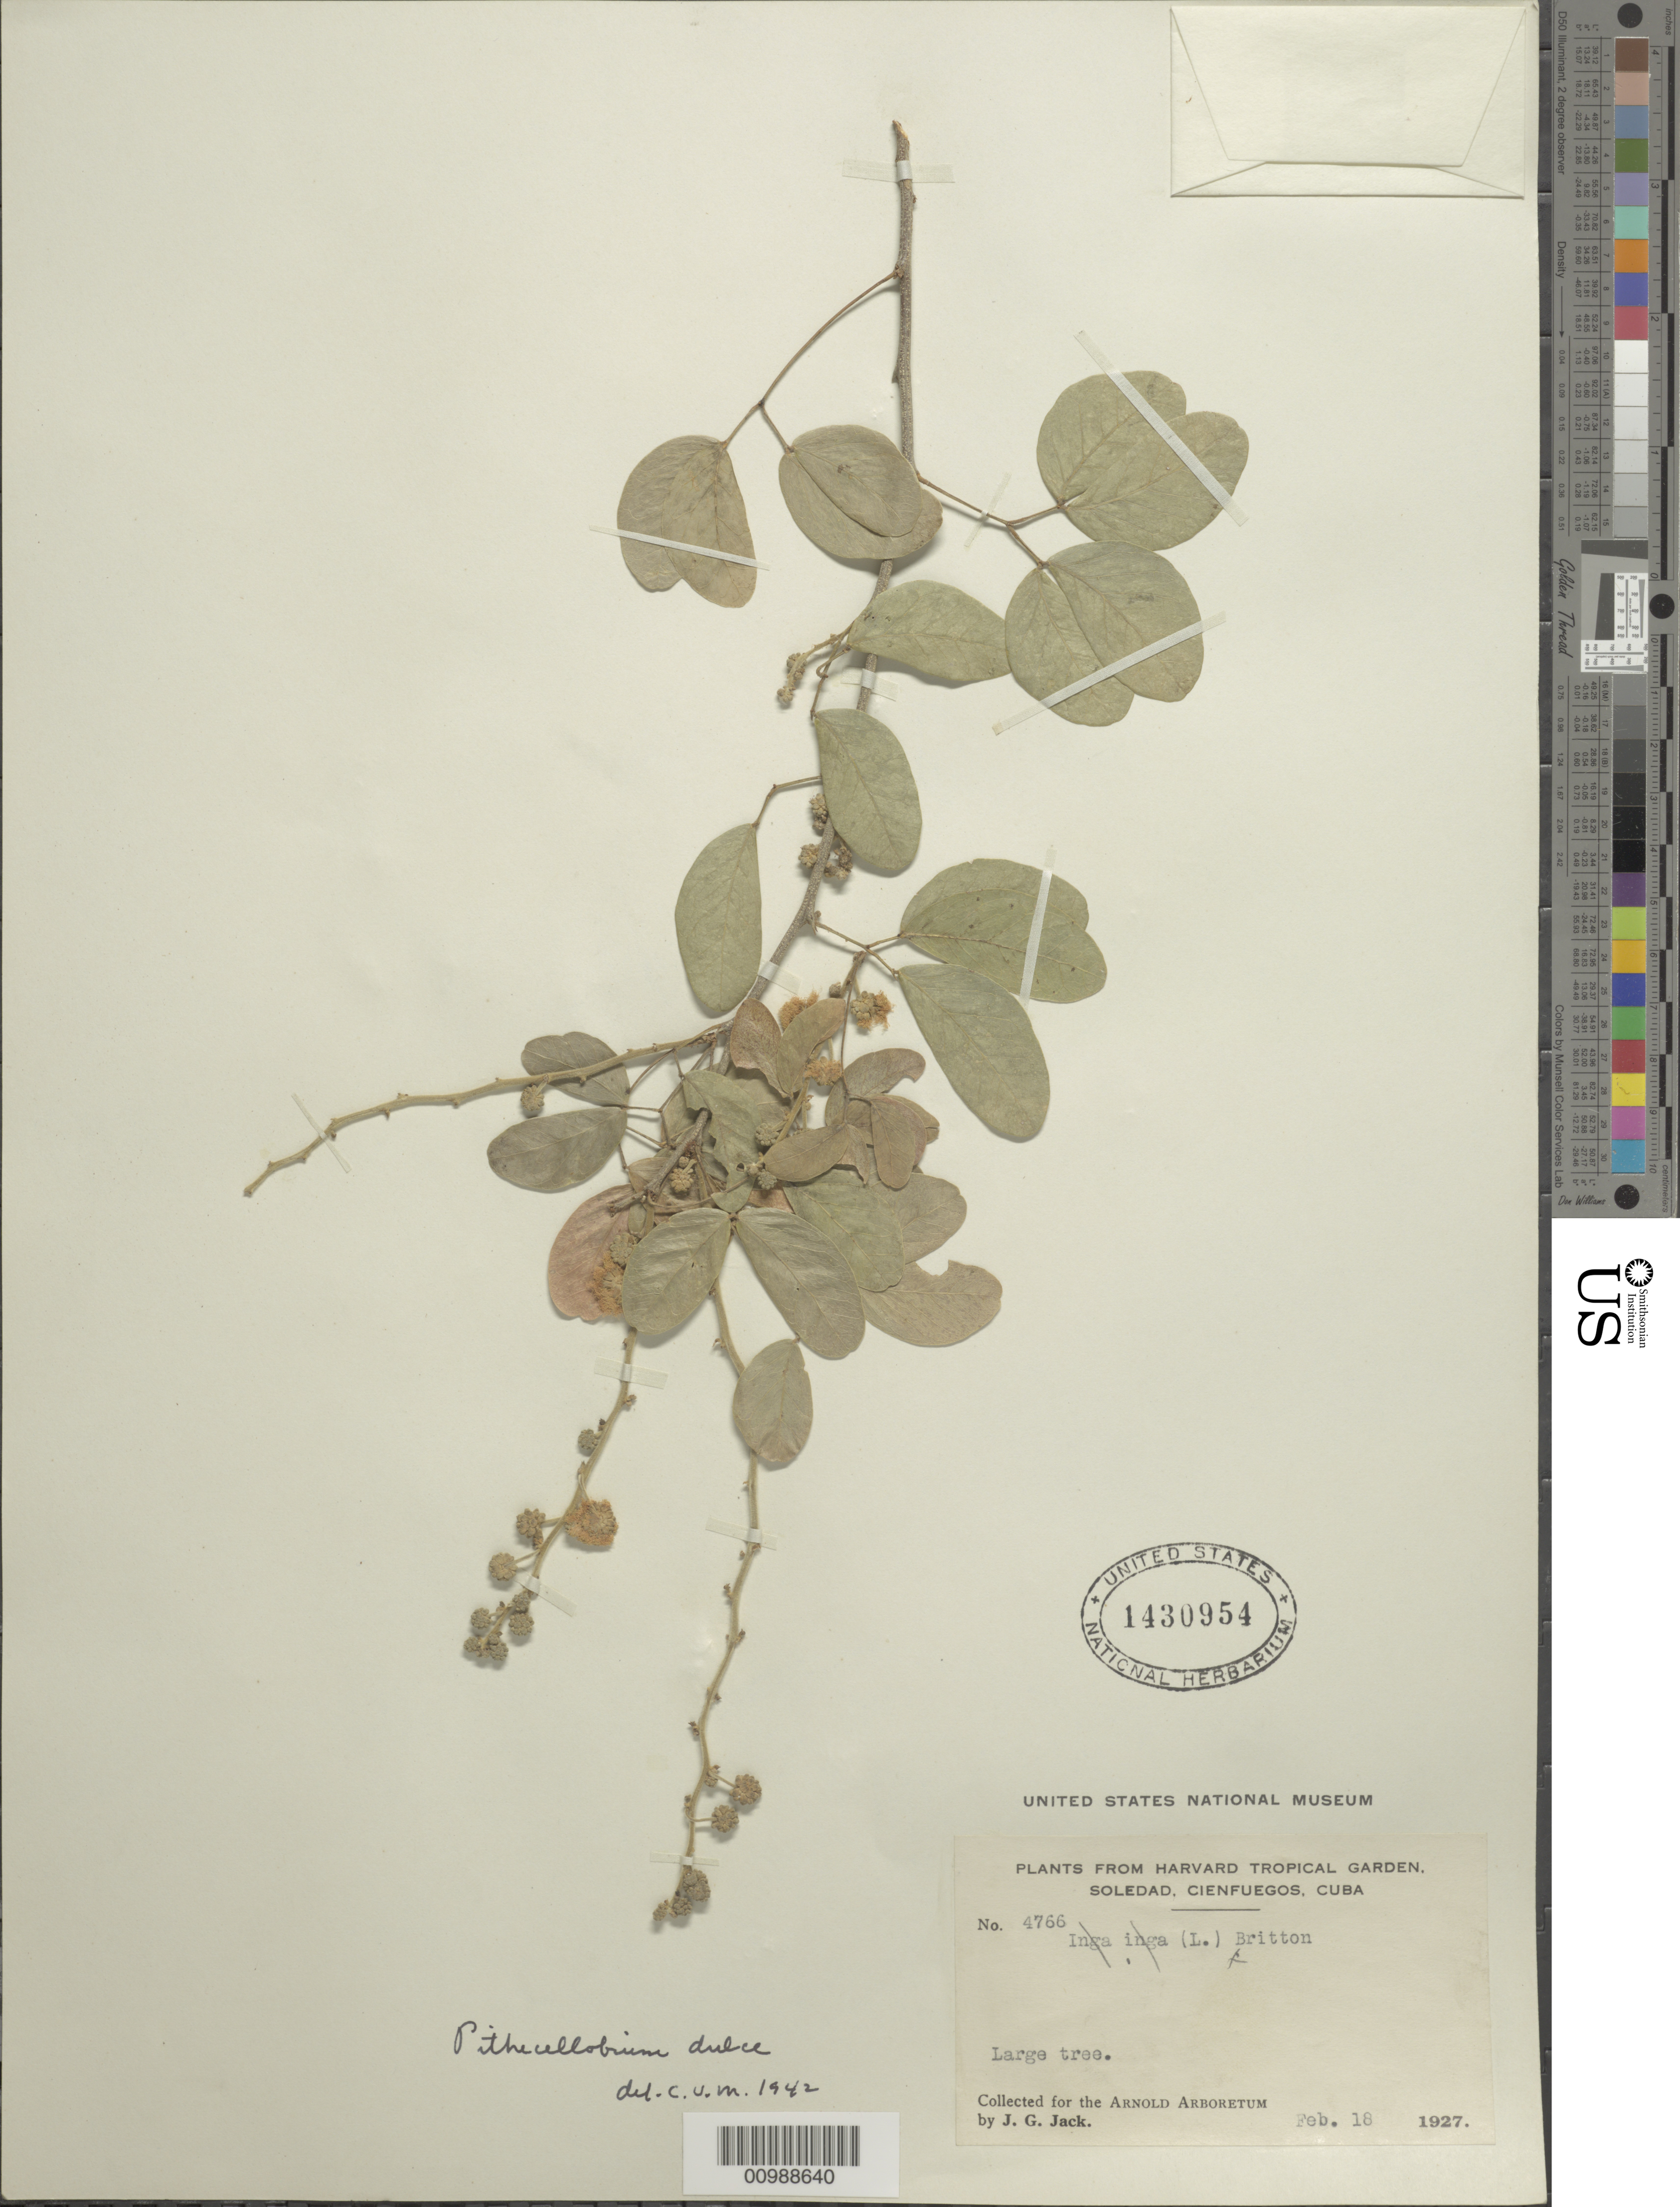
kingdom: Plantae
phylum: Tracheophyta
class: Magnoliopsida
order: Fabales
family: Fabaceae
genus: Pithecellobium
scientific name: Pithecellobium dulce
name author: (Roxb.) Benth.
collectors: J. G. Jack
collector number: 4766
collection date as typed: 18 Feb 1927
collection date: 1927-02-18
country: Cuba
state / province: Cienfuegos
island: Cuba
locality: Soledad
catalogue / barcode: US 1430954